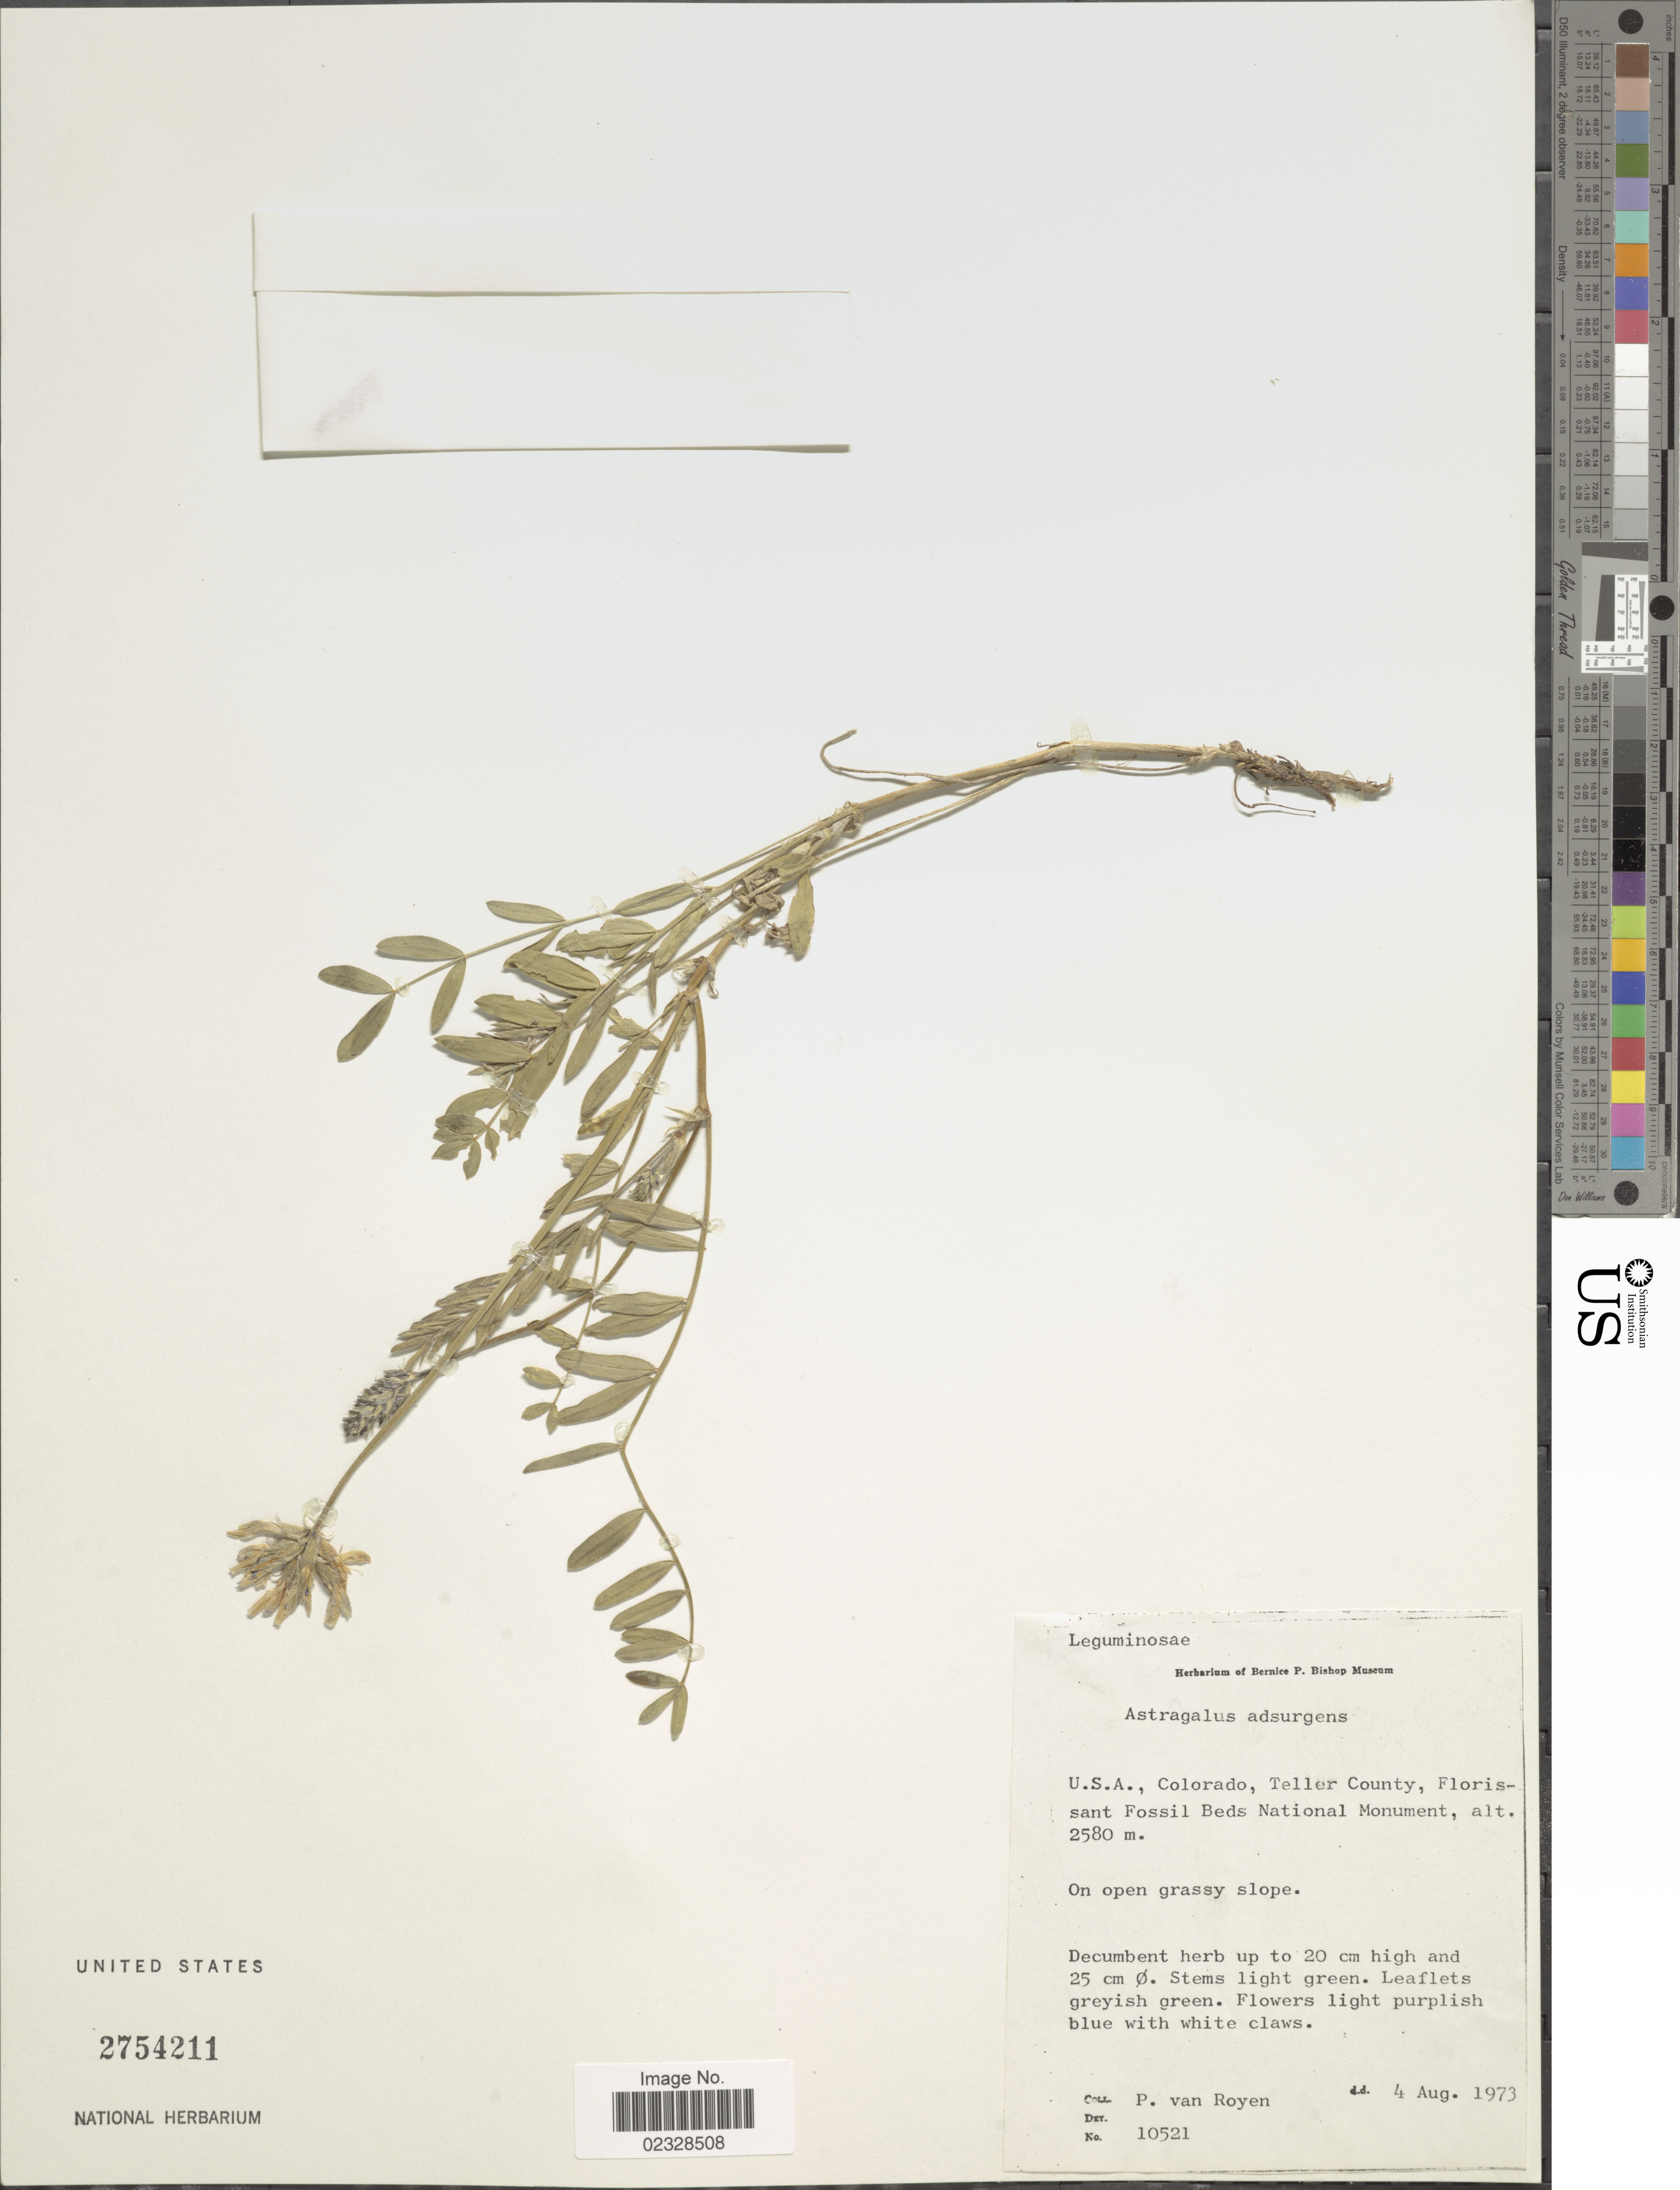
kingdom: Plantae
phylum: Tracheophyta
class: Magnoliopsida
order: Fabales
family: Fabaceae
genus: Astragalus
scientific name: Astragalus adsurgens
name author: Pall.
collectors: P. van Royen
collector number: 10521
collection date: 1973-08-04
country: United States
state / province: Colorado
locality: Teller County, Florisant Fossil Beds National Monument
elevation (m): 2580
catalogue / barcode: US 2754211